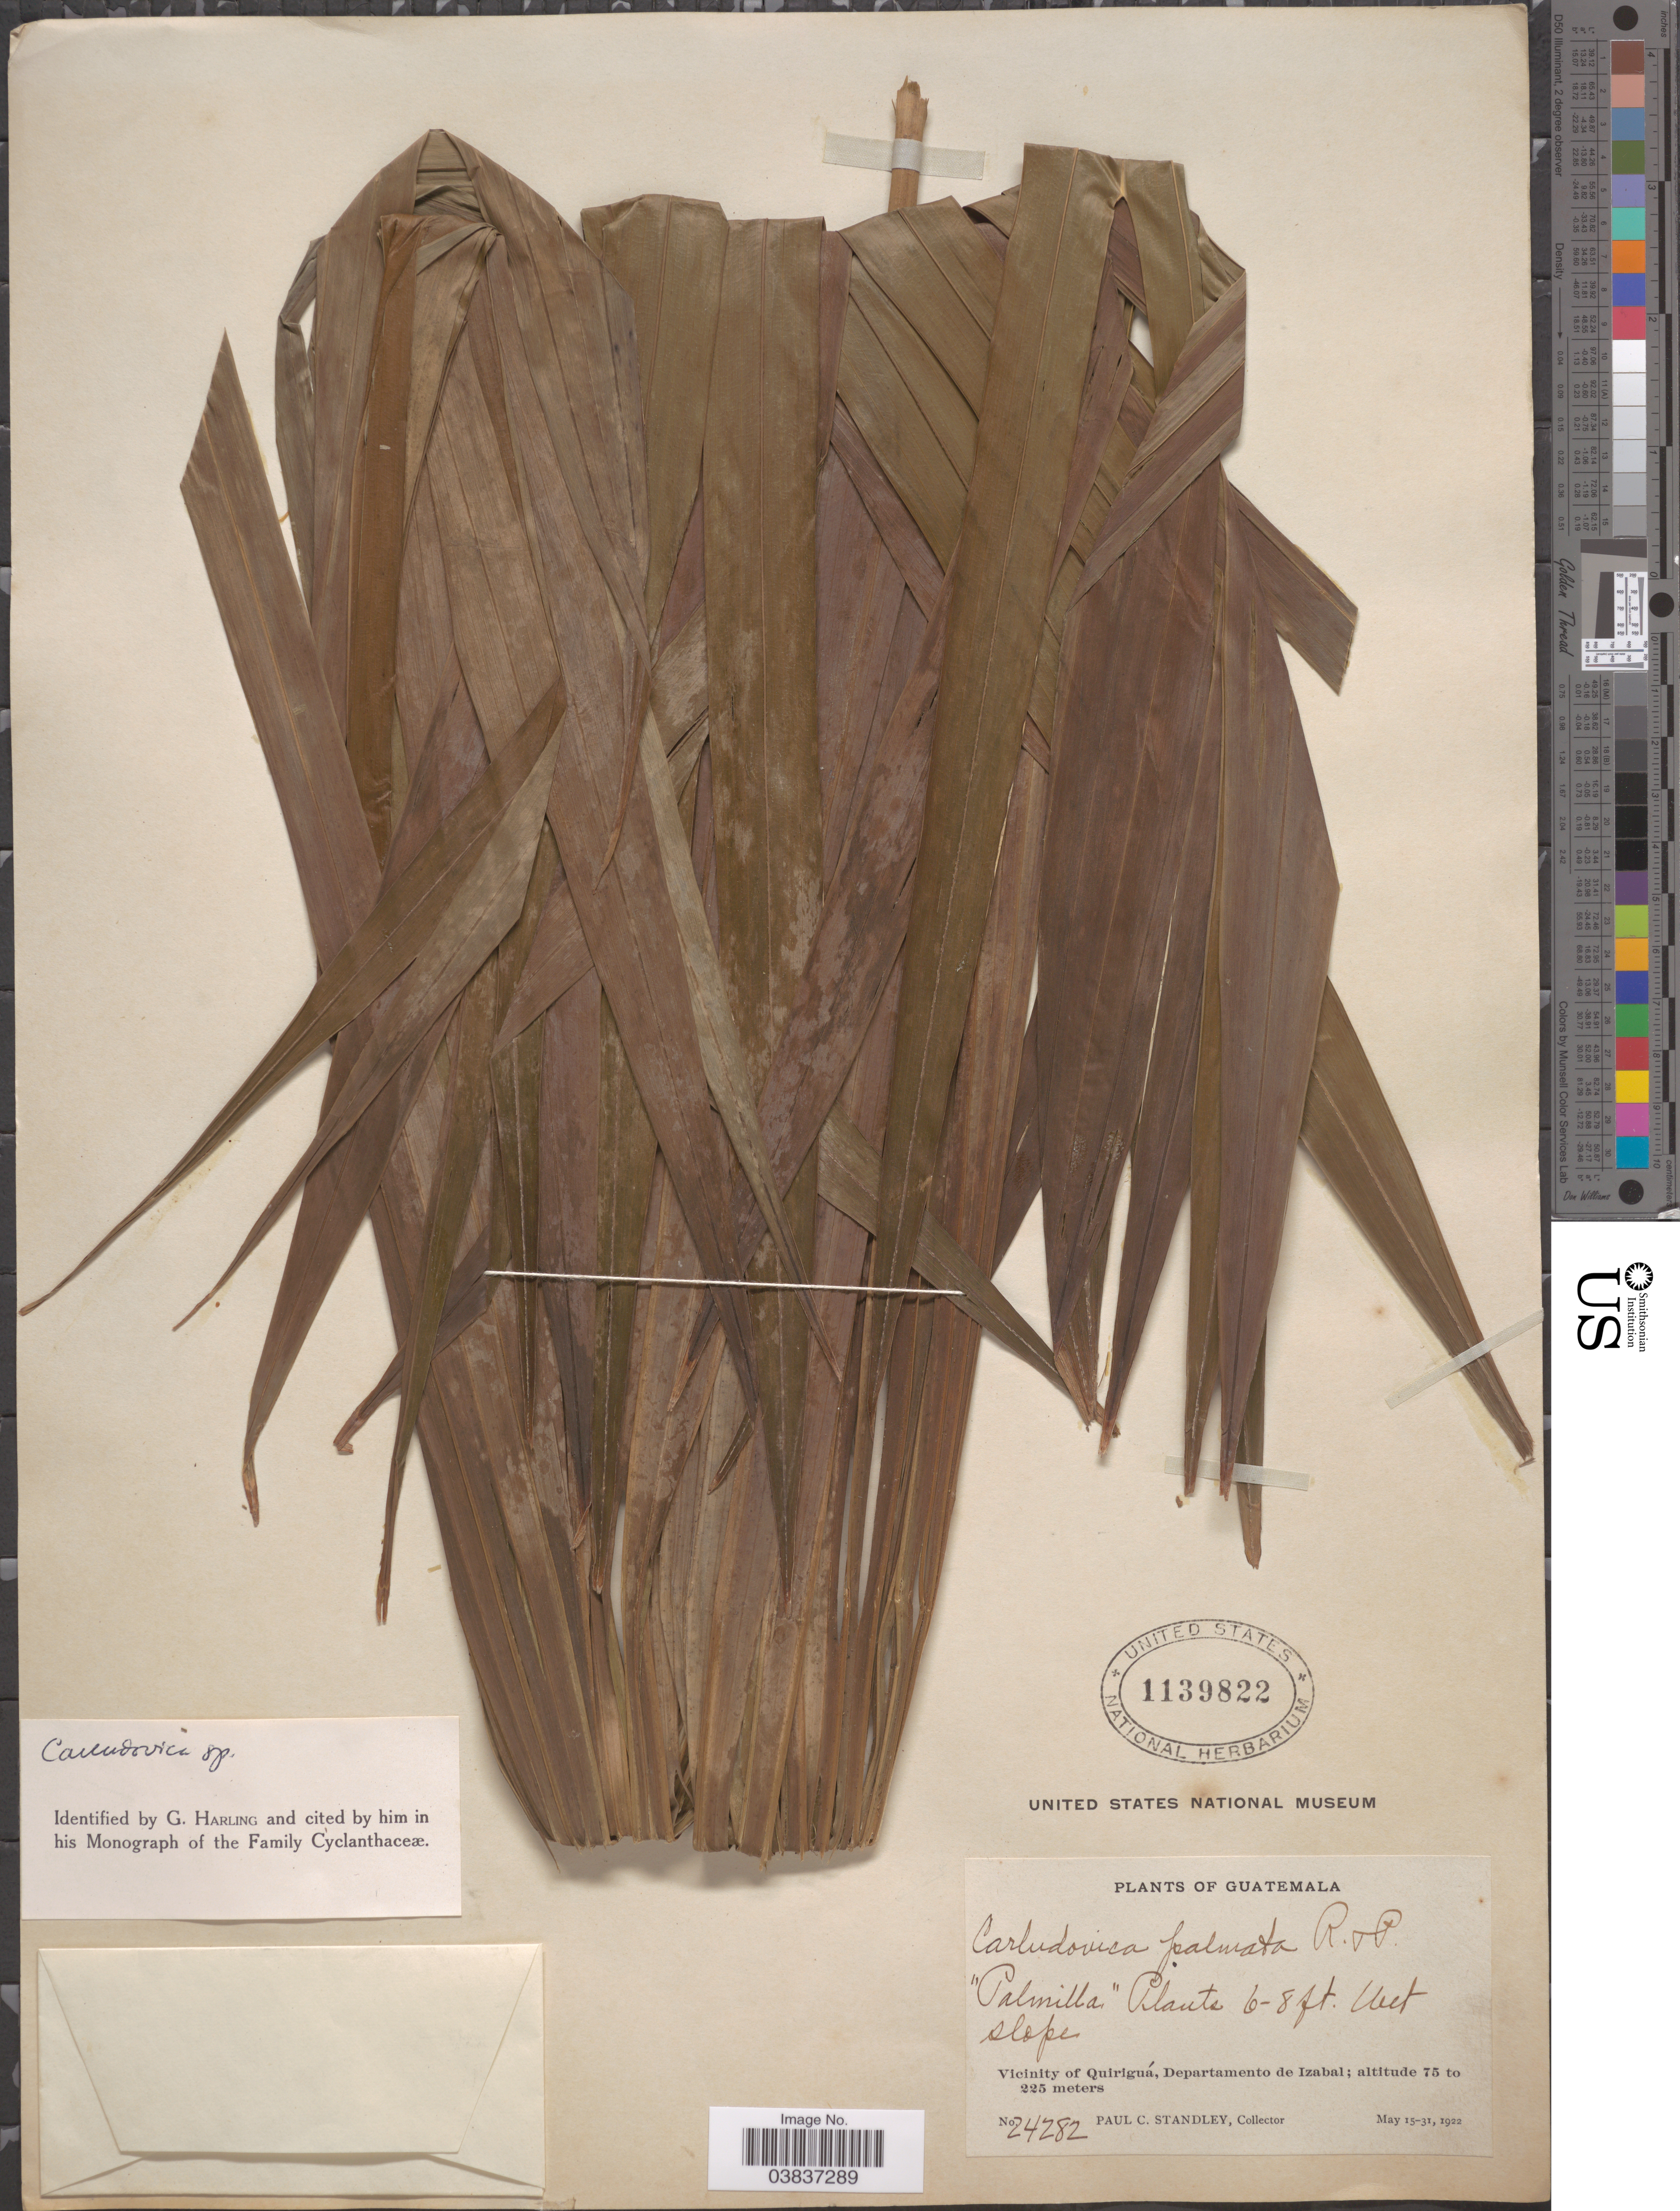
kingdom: Plantae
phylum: Tracheophyta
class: Liliopsida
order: Pandanales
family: Cyclanthaceae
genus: Carludovica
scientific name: Carludovica sp.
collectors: P. C. Standley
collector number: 24282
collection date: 1922-05-15/1922-05-31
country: Guatemala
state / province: Izabal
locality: Vicinity of Quiriguá, Departamento de Izabal.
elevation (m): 75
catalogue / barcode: US 1139822